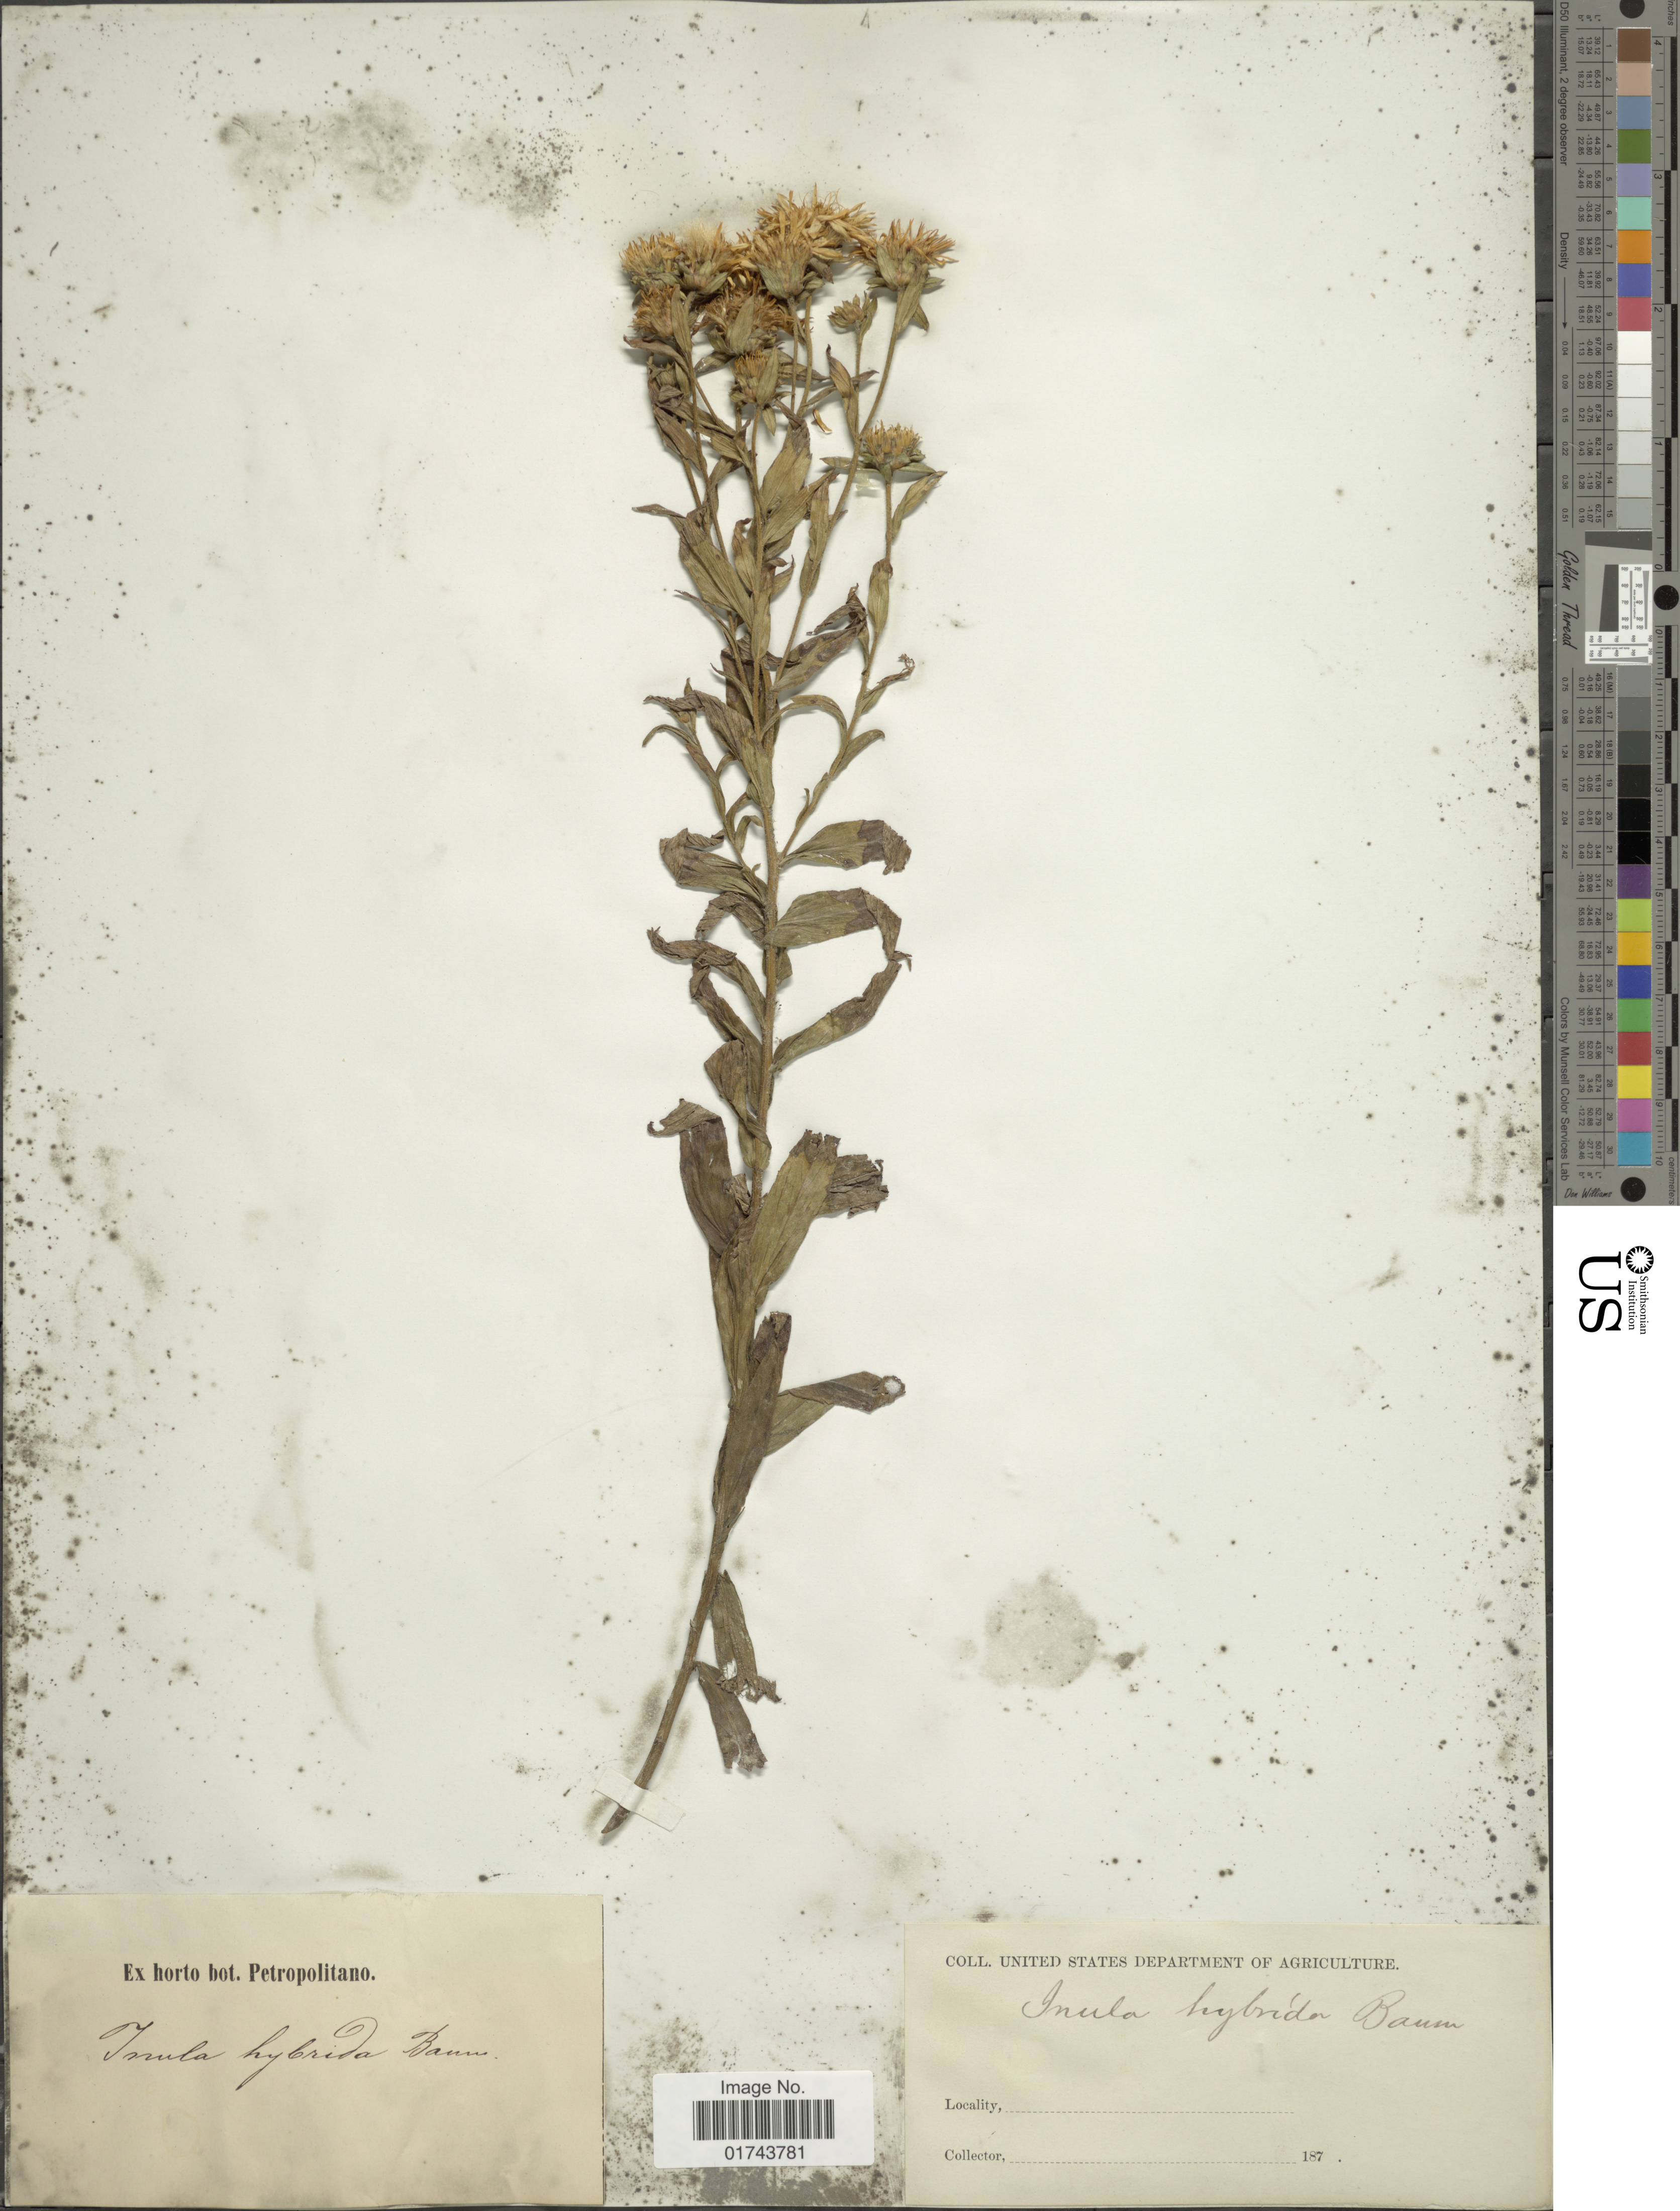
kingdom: Plantae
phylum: Tracheophyta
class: Magnoliopsida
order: Asterales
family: Asteraceae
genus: Inula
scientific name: Inula hybrida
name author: Baumg.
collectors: ex Horto Bot. Petropolitano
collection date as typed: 187